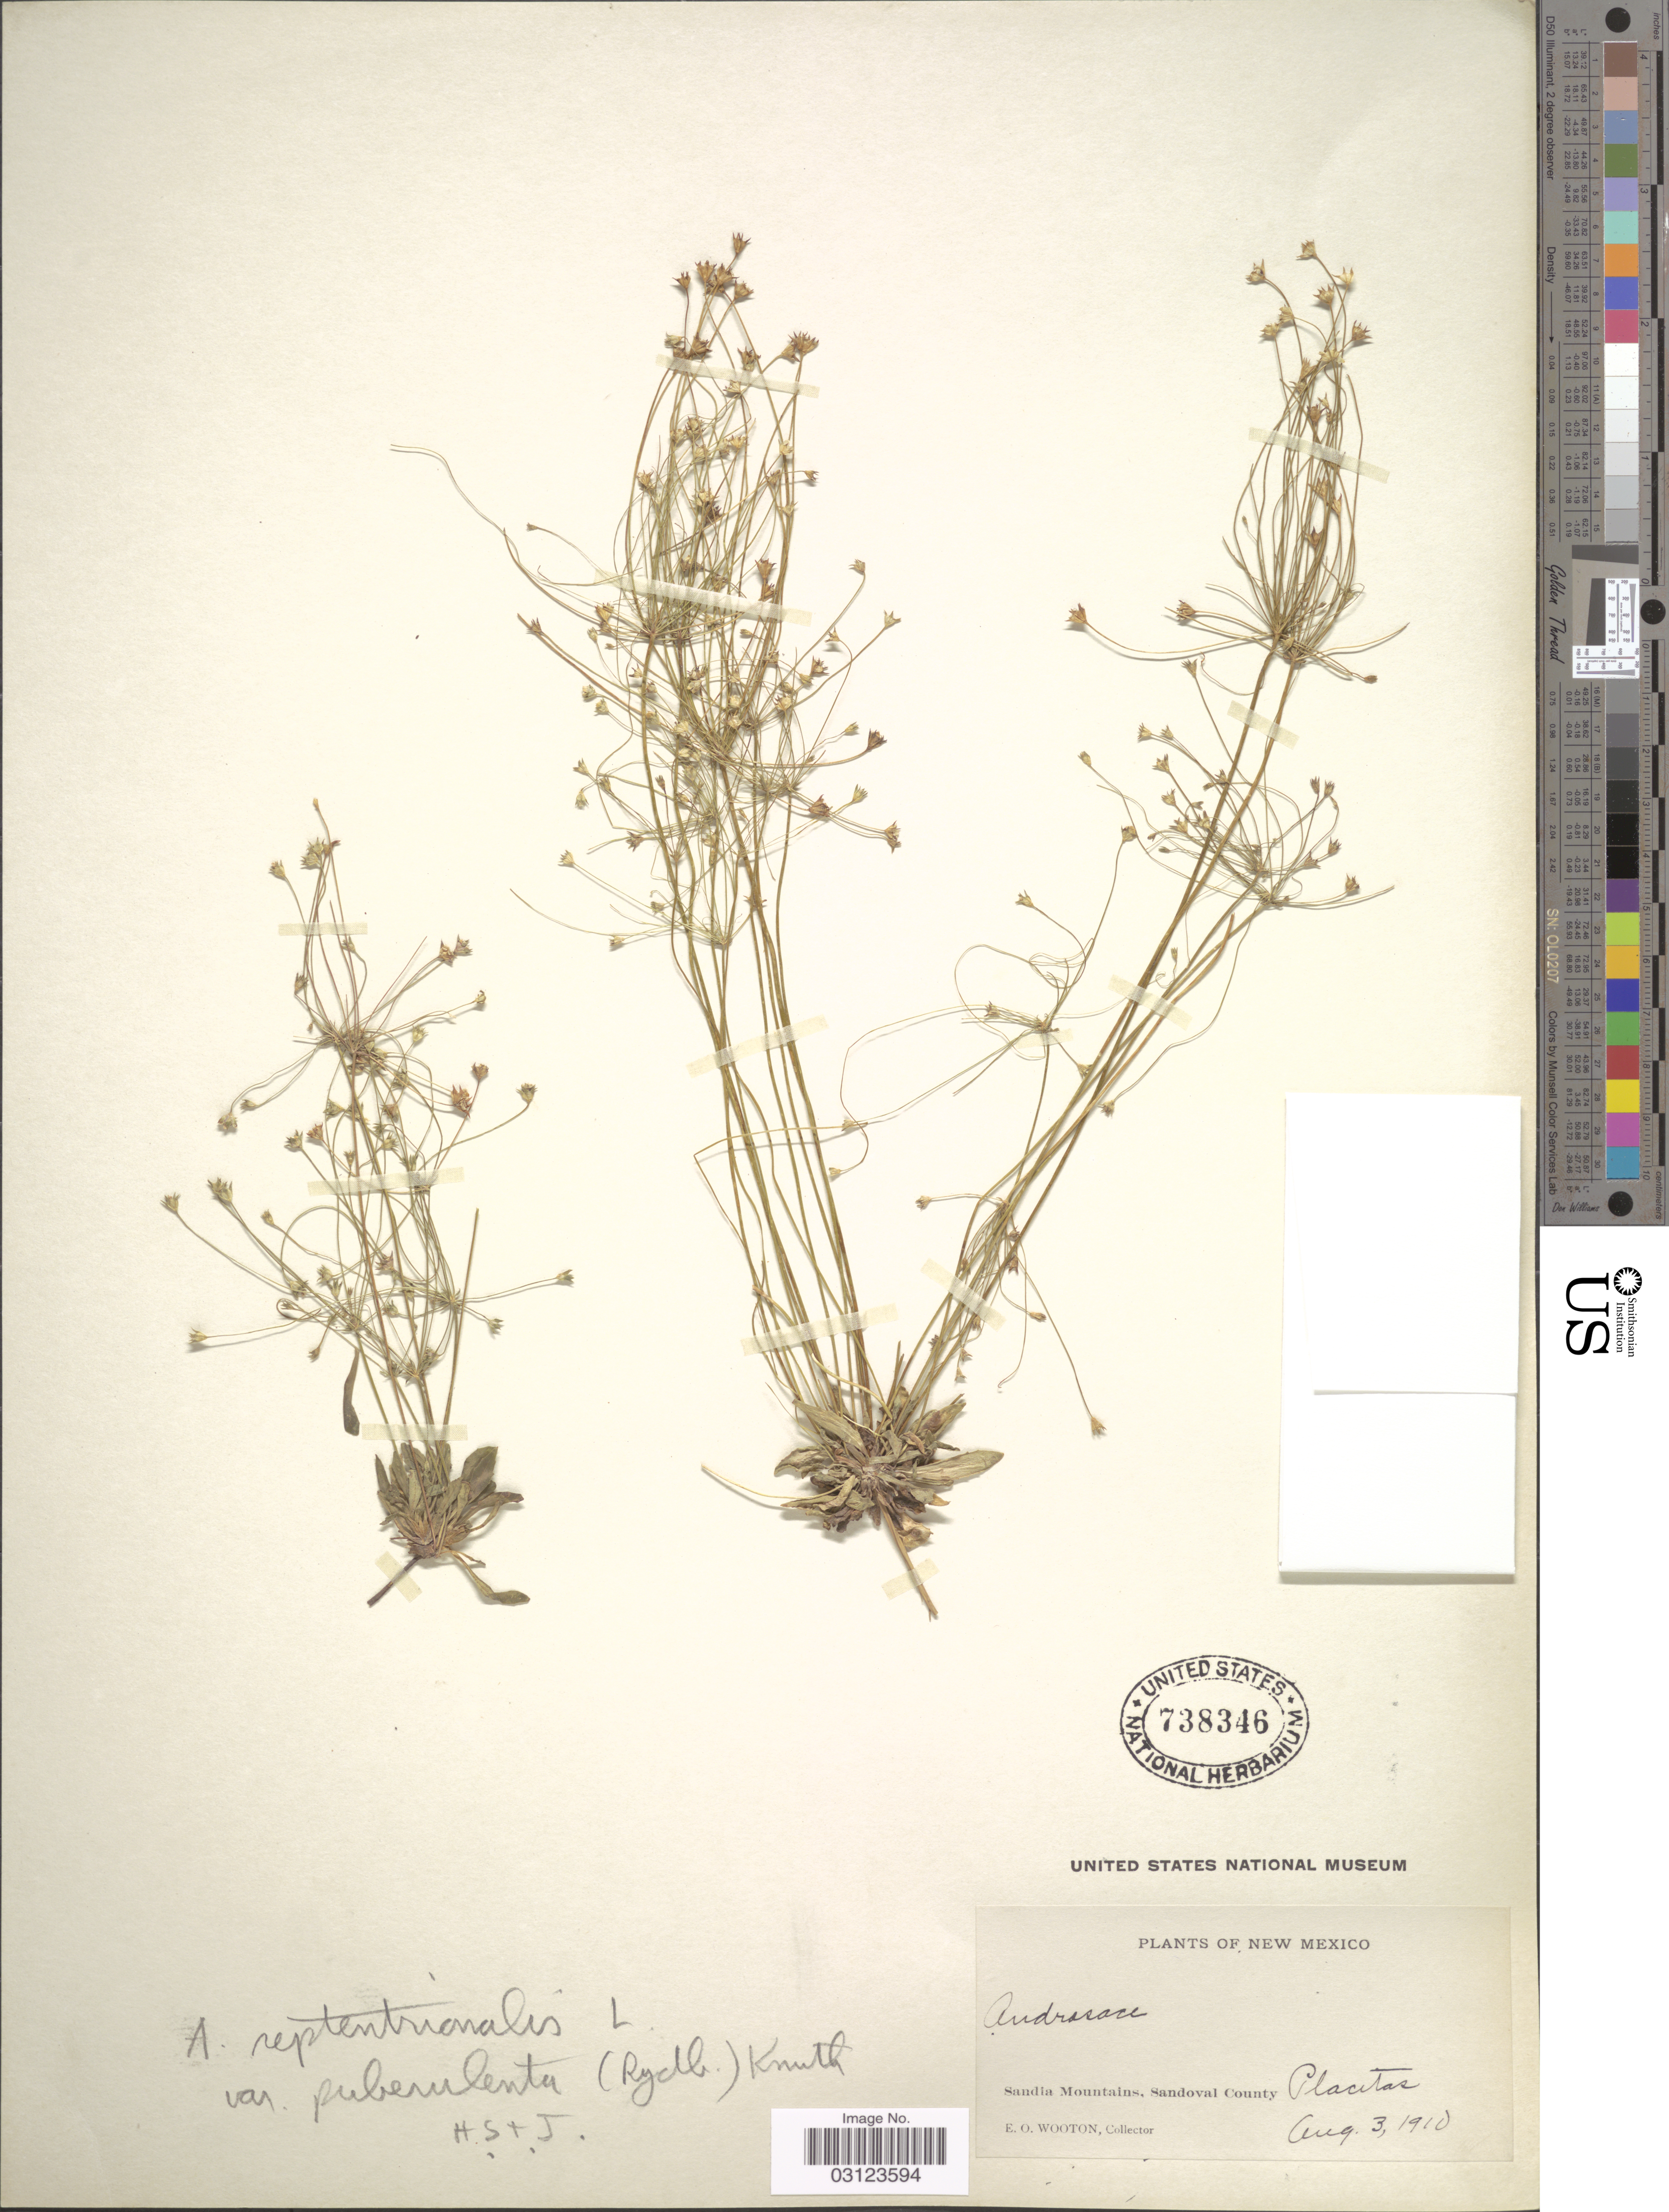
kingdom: Plantae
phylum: Tracheophyta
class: Magnoliopsida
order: Ericales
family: Primulaceae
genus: Androsace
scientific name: Androsace septentrionalis var. puberulenta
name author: (Rydb.) R. Knuth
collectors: E. O. Wooton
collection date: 1910-08-03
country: United States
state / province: New Mexico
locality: Sandia Mountains, Sandoval County, Placitas.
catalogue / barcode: US 738346